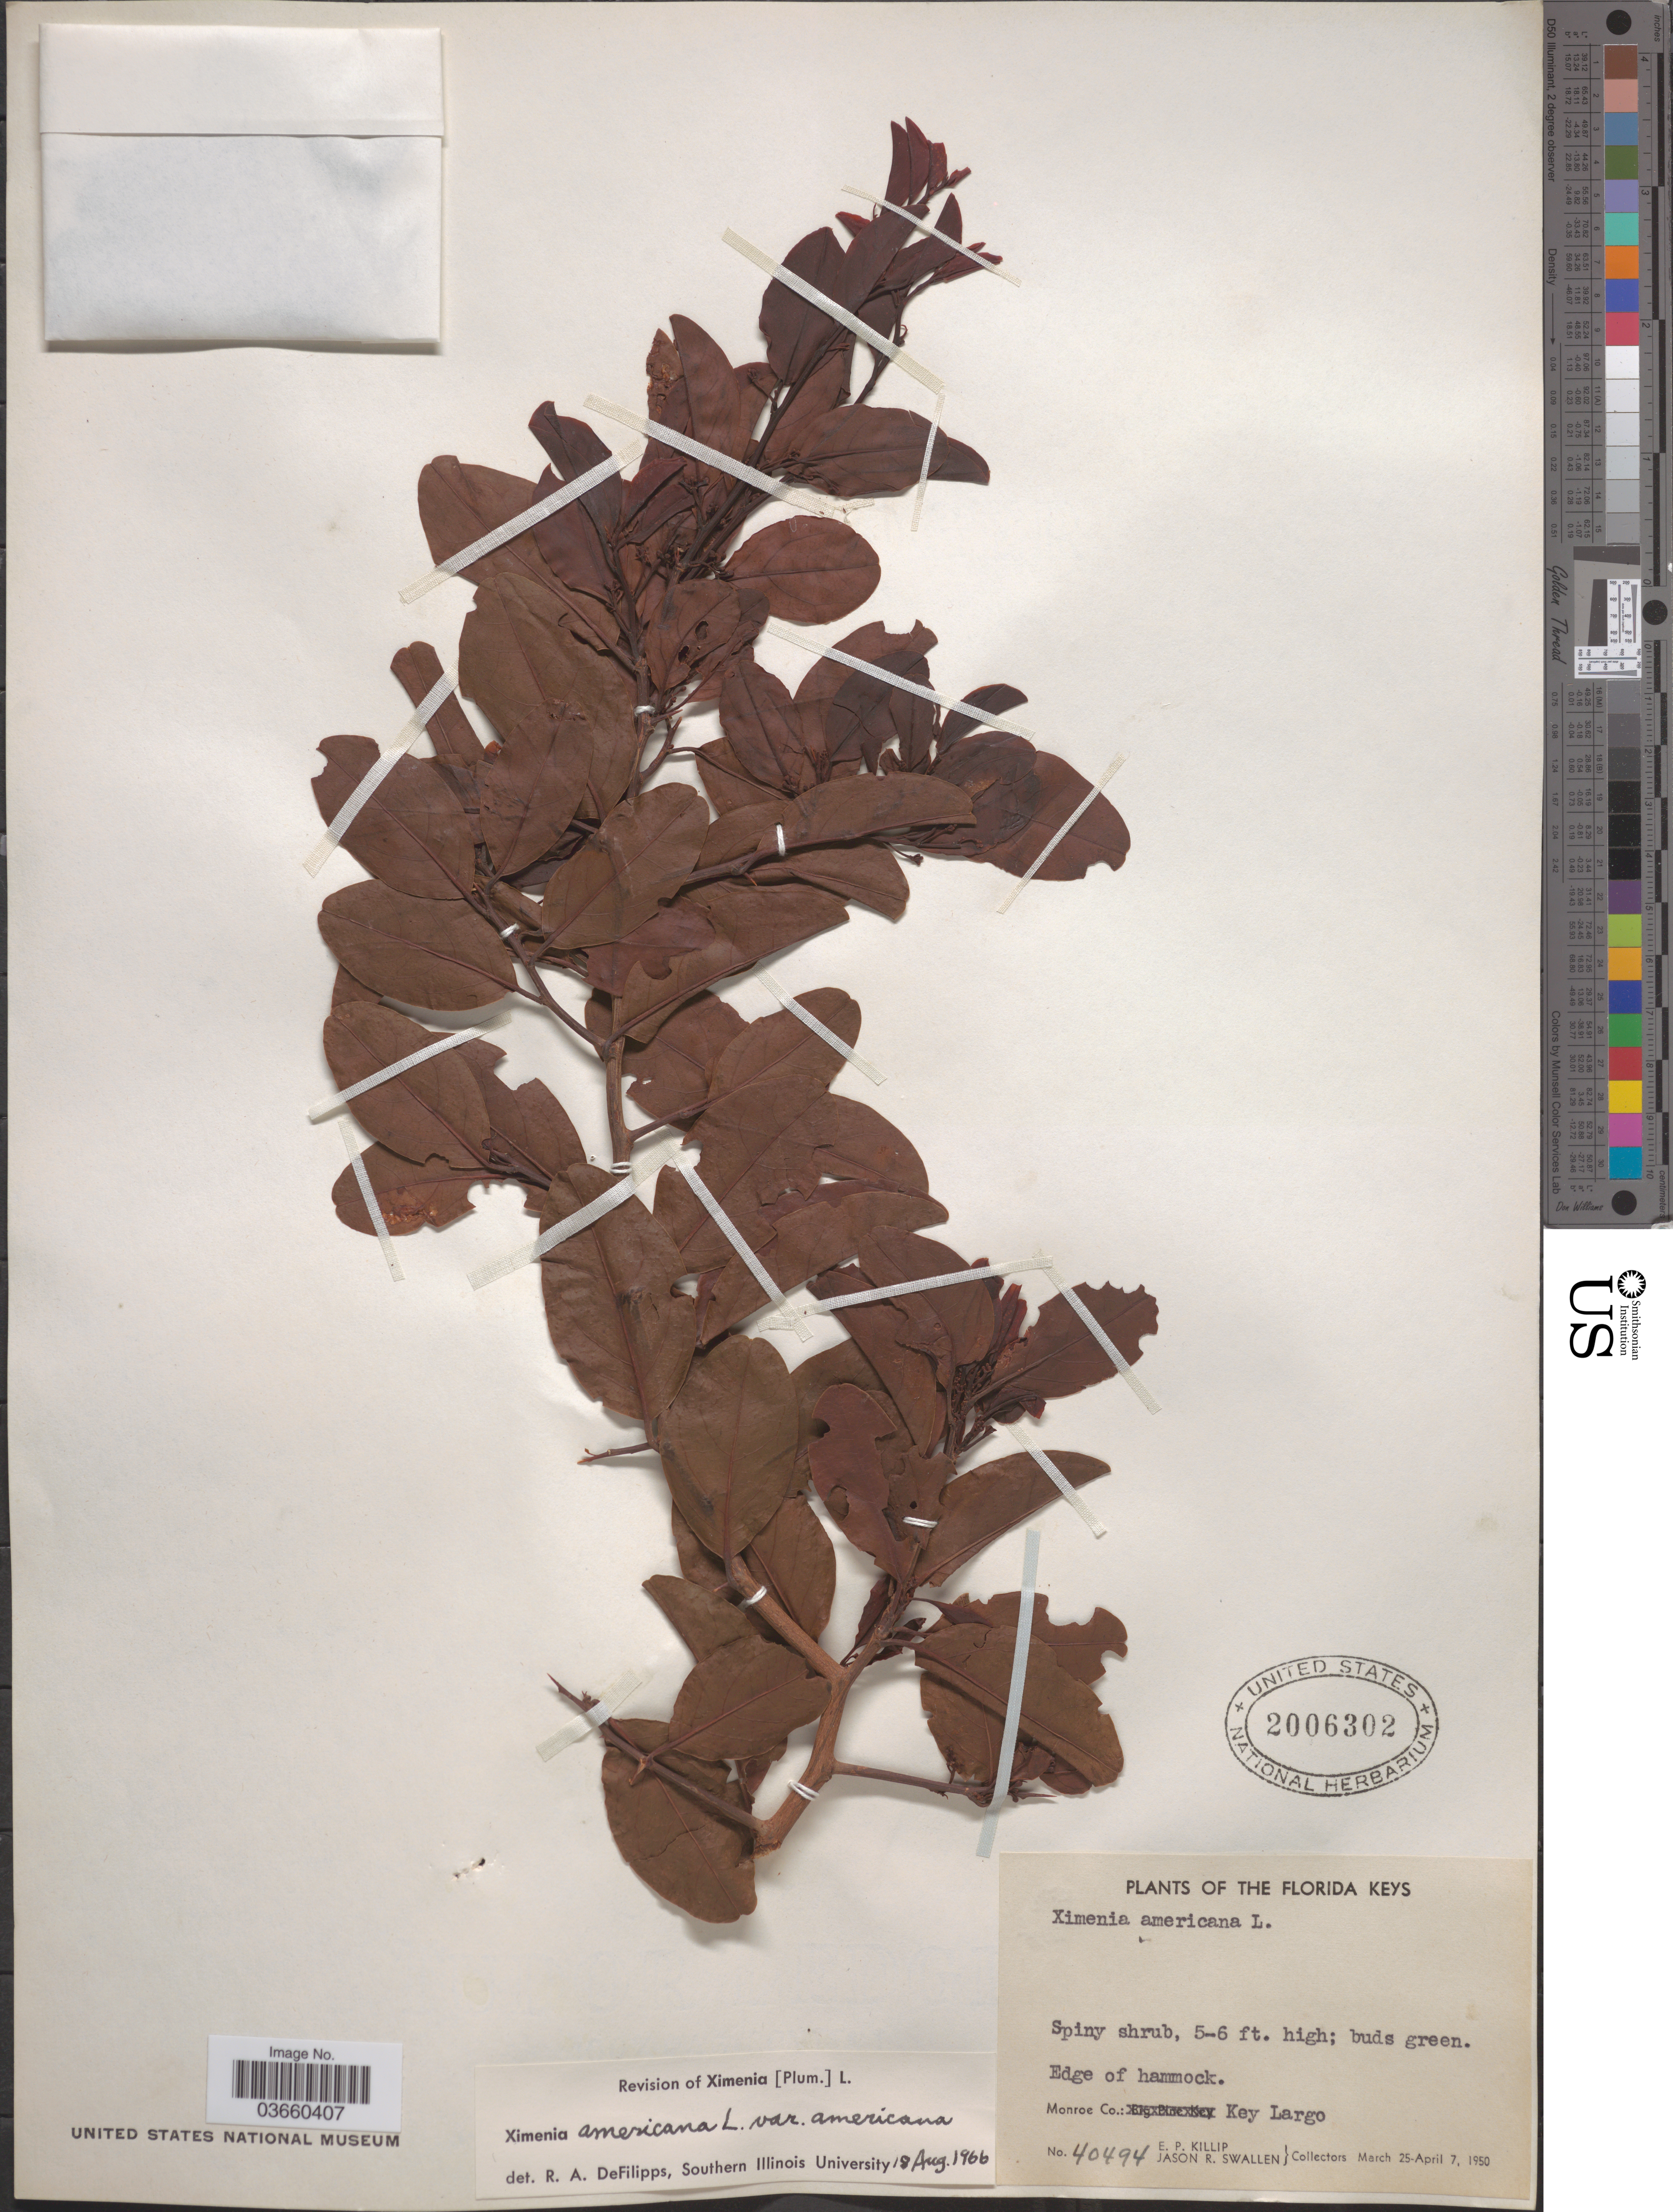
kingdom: Plantae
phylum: Tracheophyta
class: Magnoliopsida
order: Santalales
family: Ximeniaceae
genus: Ximenia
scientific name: Ximenia americana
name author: L.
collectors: E. P. Killip & J. R. Swallen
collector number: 40494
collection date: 1950-03-25/1950-04-07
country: United States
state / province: Florida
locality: The Florida Keys. Edge of hammock. Monroe Co.: Key Largo.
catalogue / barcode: US 2006302